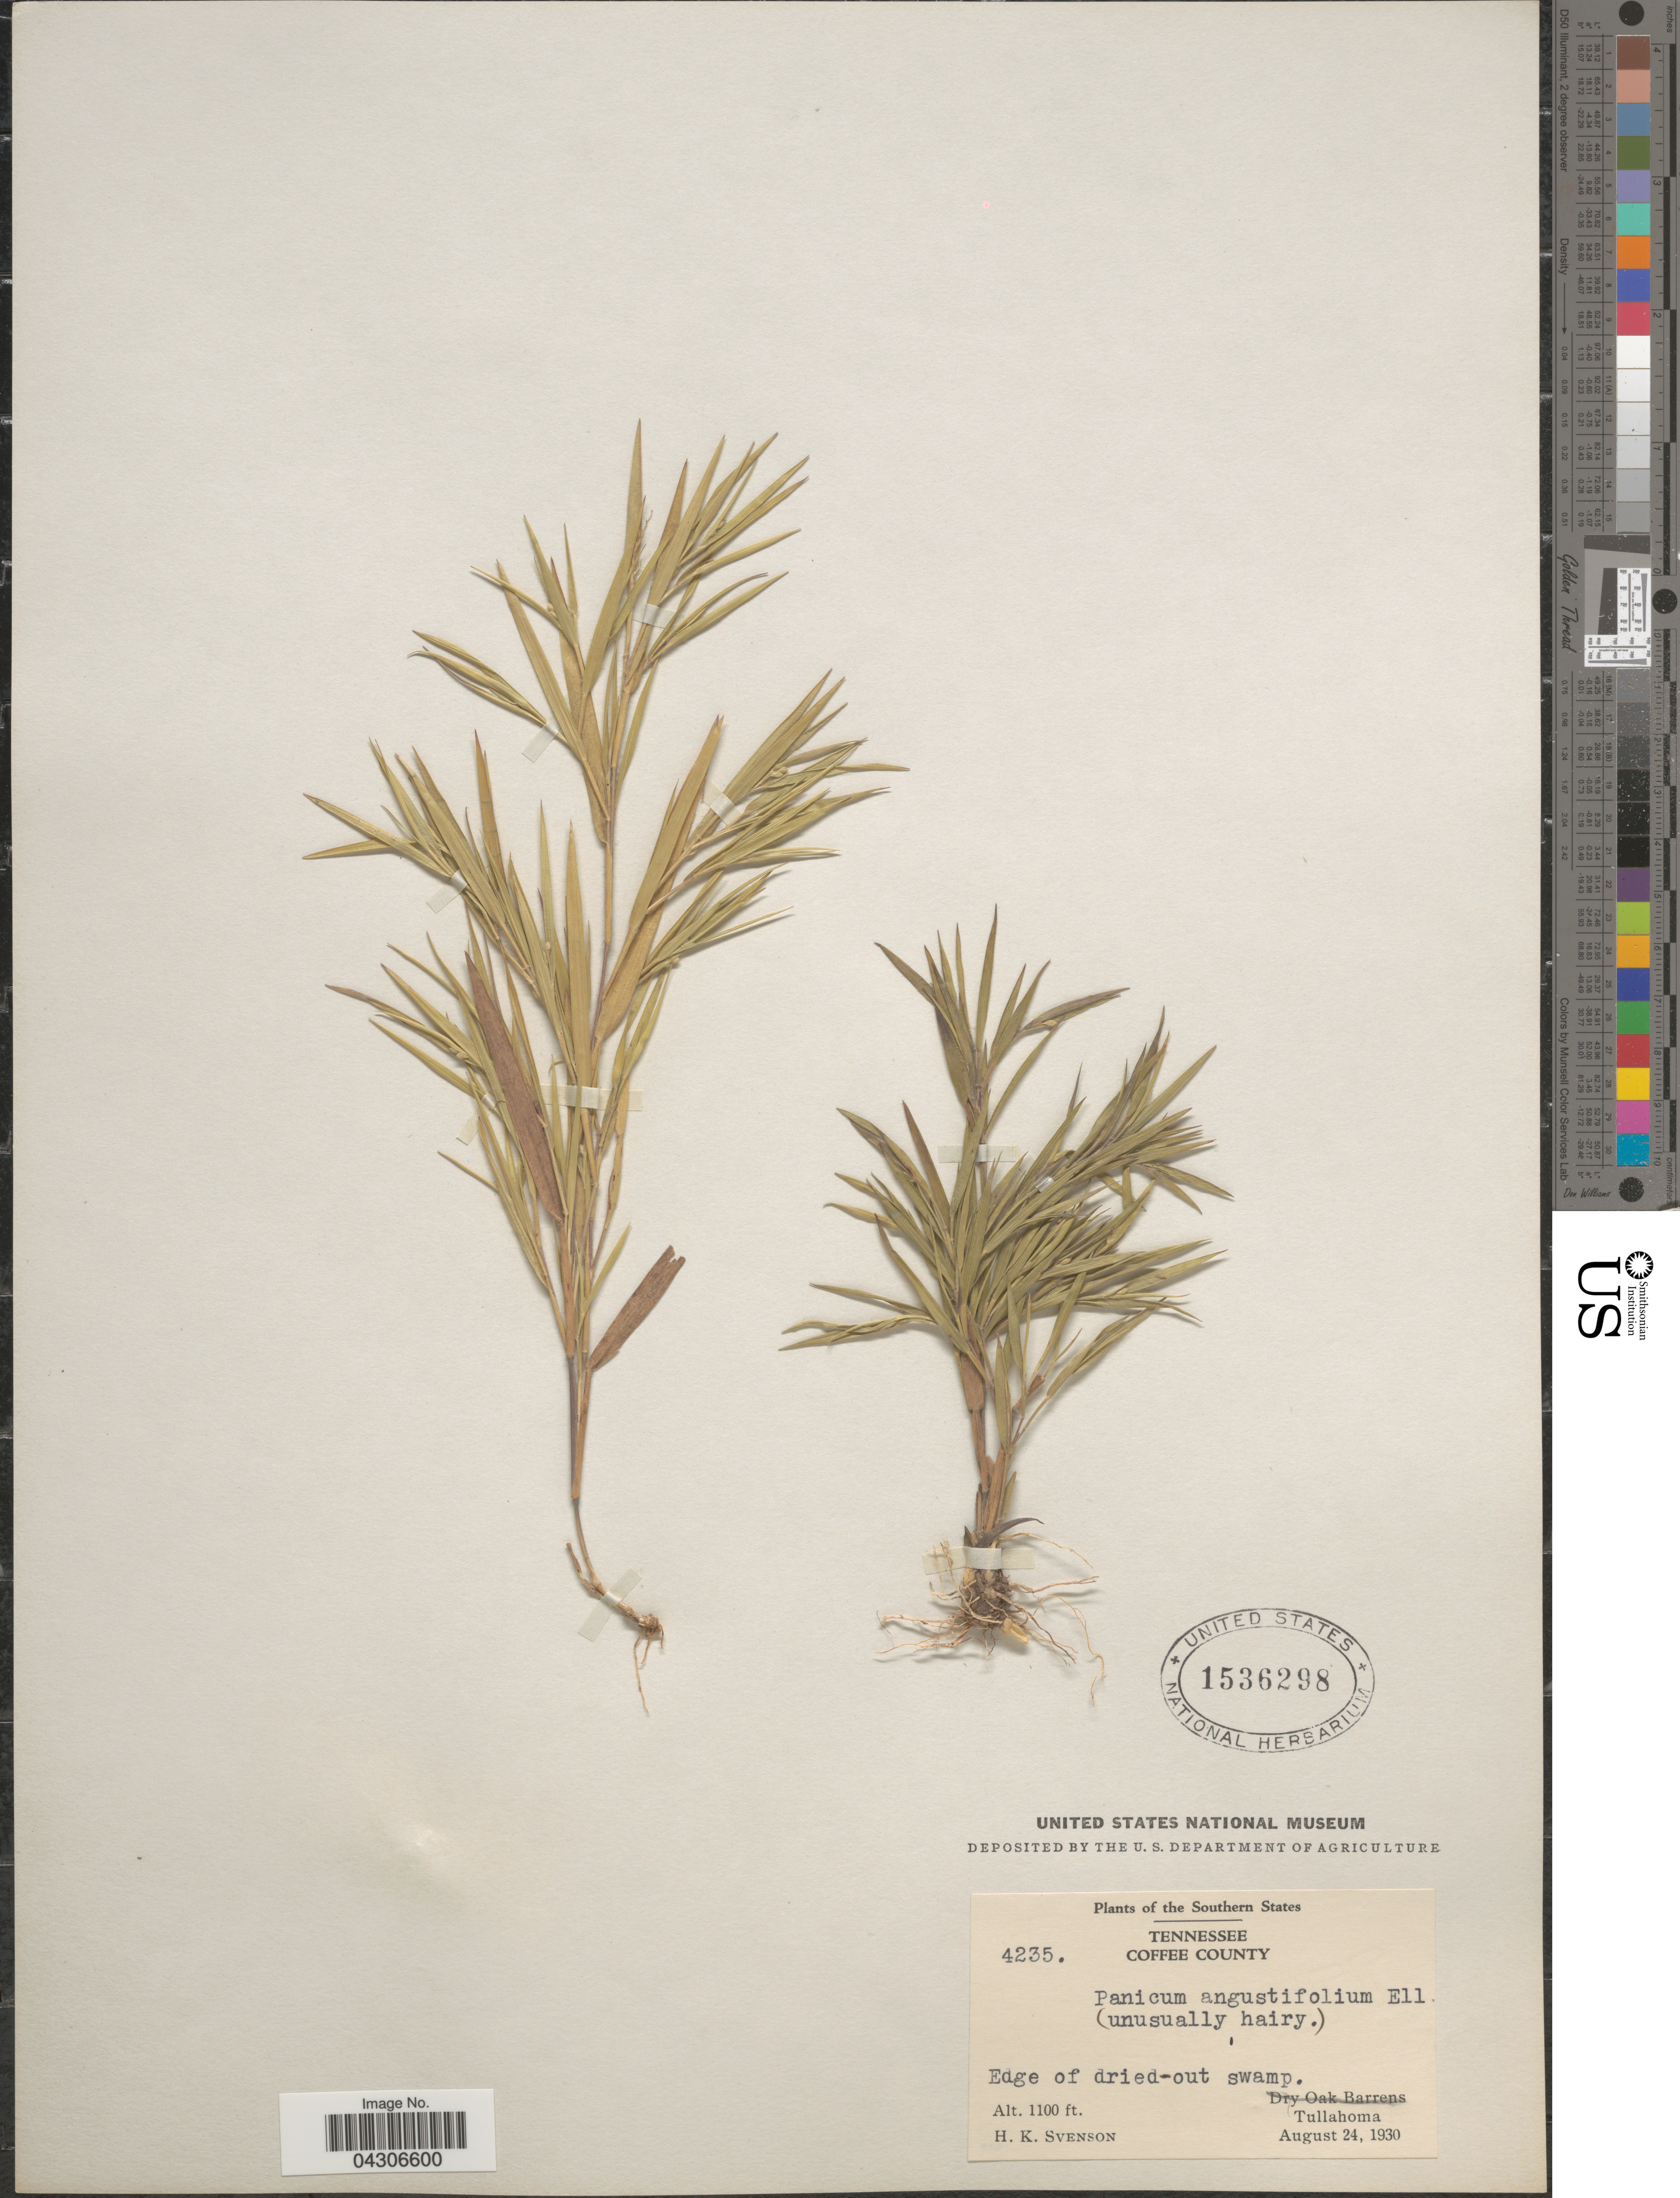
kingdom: Plantae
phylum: Tracheophyta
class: Liliopsida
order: Poales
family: Poaceae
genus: Dichanthelium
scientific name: Dichanthelium aciculare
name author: (Desv. ex Poir.) Gould & C.A. Clark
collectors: H. K. Svenson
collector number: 4235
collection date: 1930-08-24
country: United States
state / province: Tennessee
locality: The Southern States. Coffee County. Tullahoma.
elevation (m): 335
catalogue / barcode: US 1536298